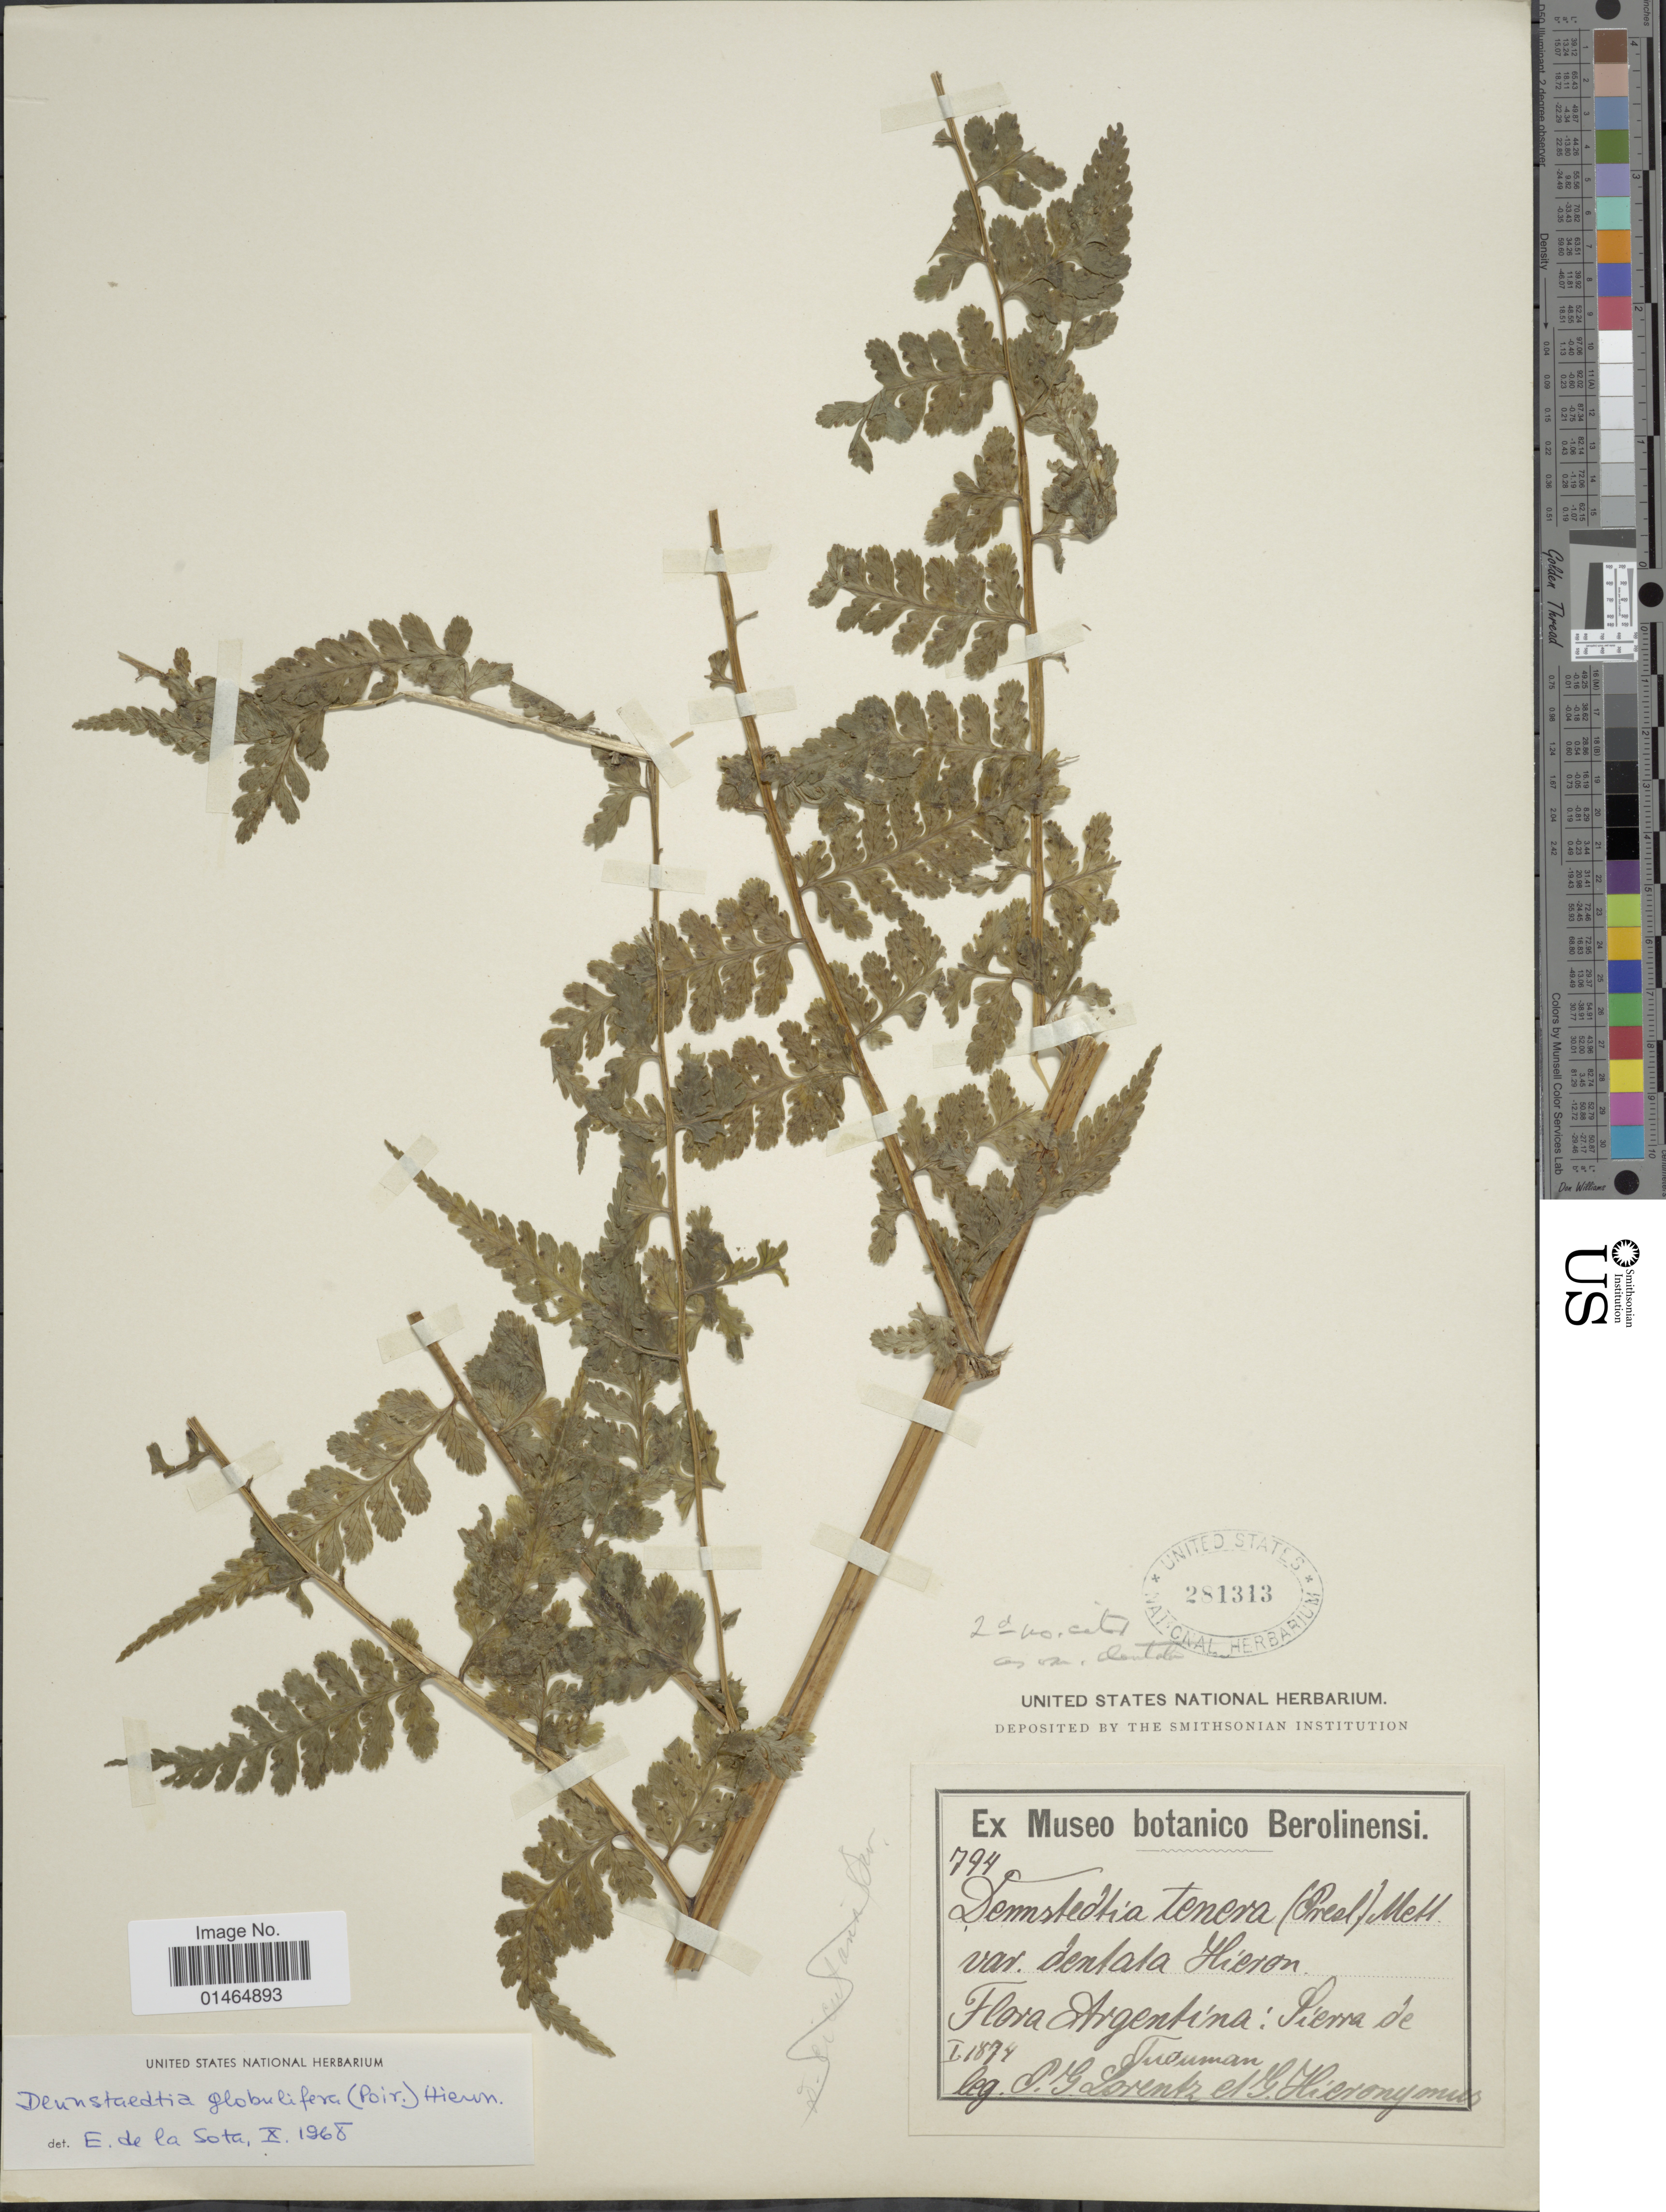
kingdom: Plantae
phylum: Tracheophyta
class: Polypodiopsida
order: Polypodiales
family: Dennstaedtiaceae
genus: Dennstaedtia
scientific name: Dennstaedtia globulifera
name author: (Poir.) Hieron.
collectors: P. G. Lorentz & G. H. Hieronymus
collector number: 794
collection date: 1874-01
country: Argentina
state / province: Tucuman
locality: Sierra de Tucuman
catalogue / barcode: US 281313